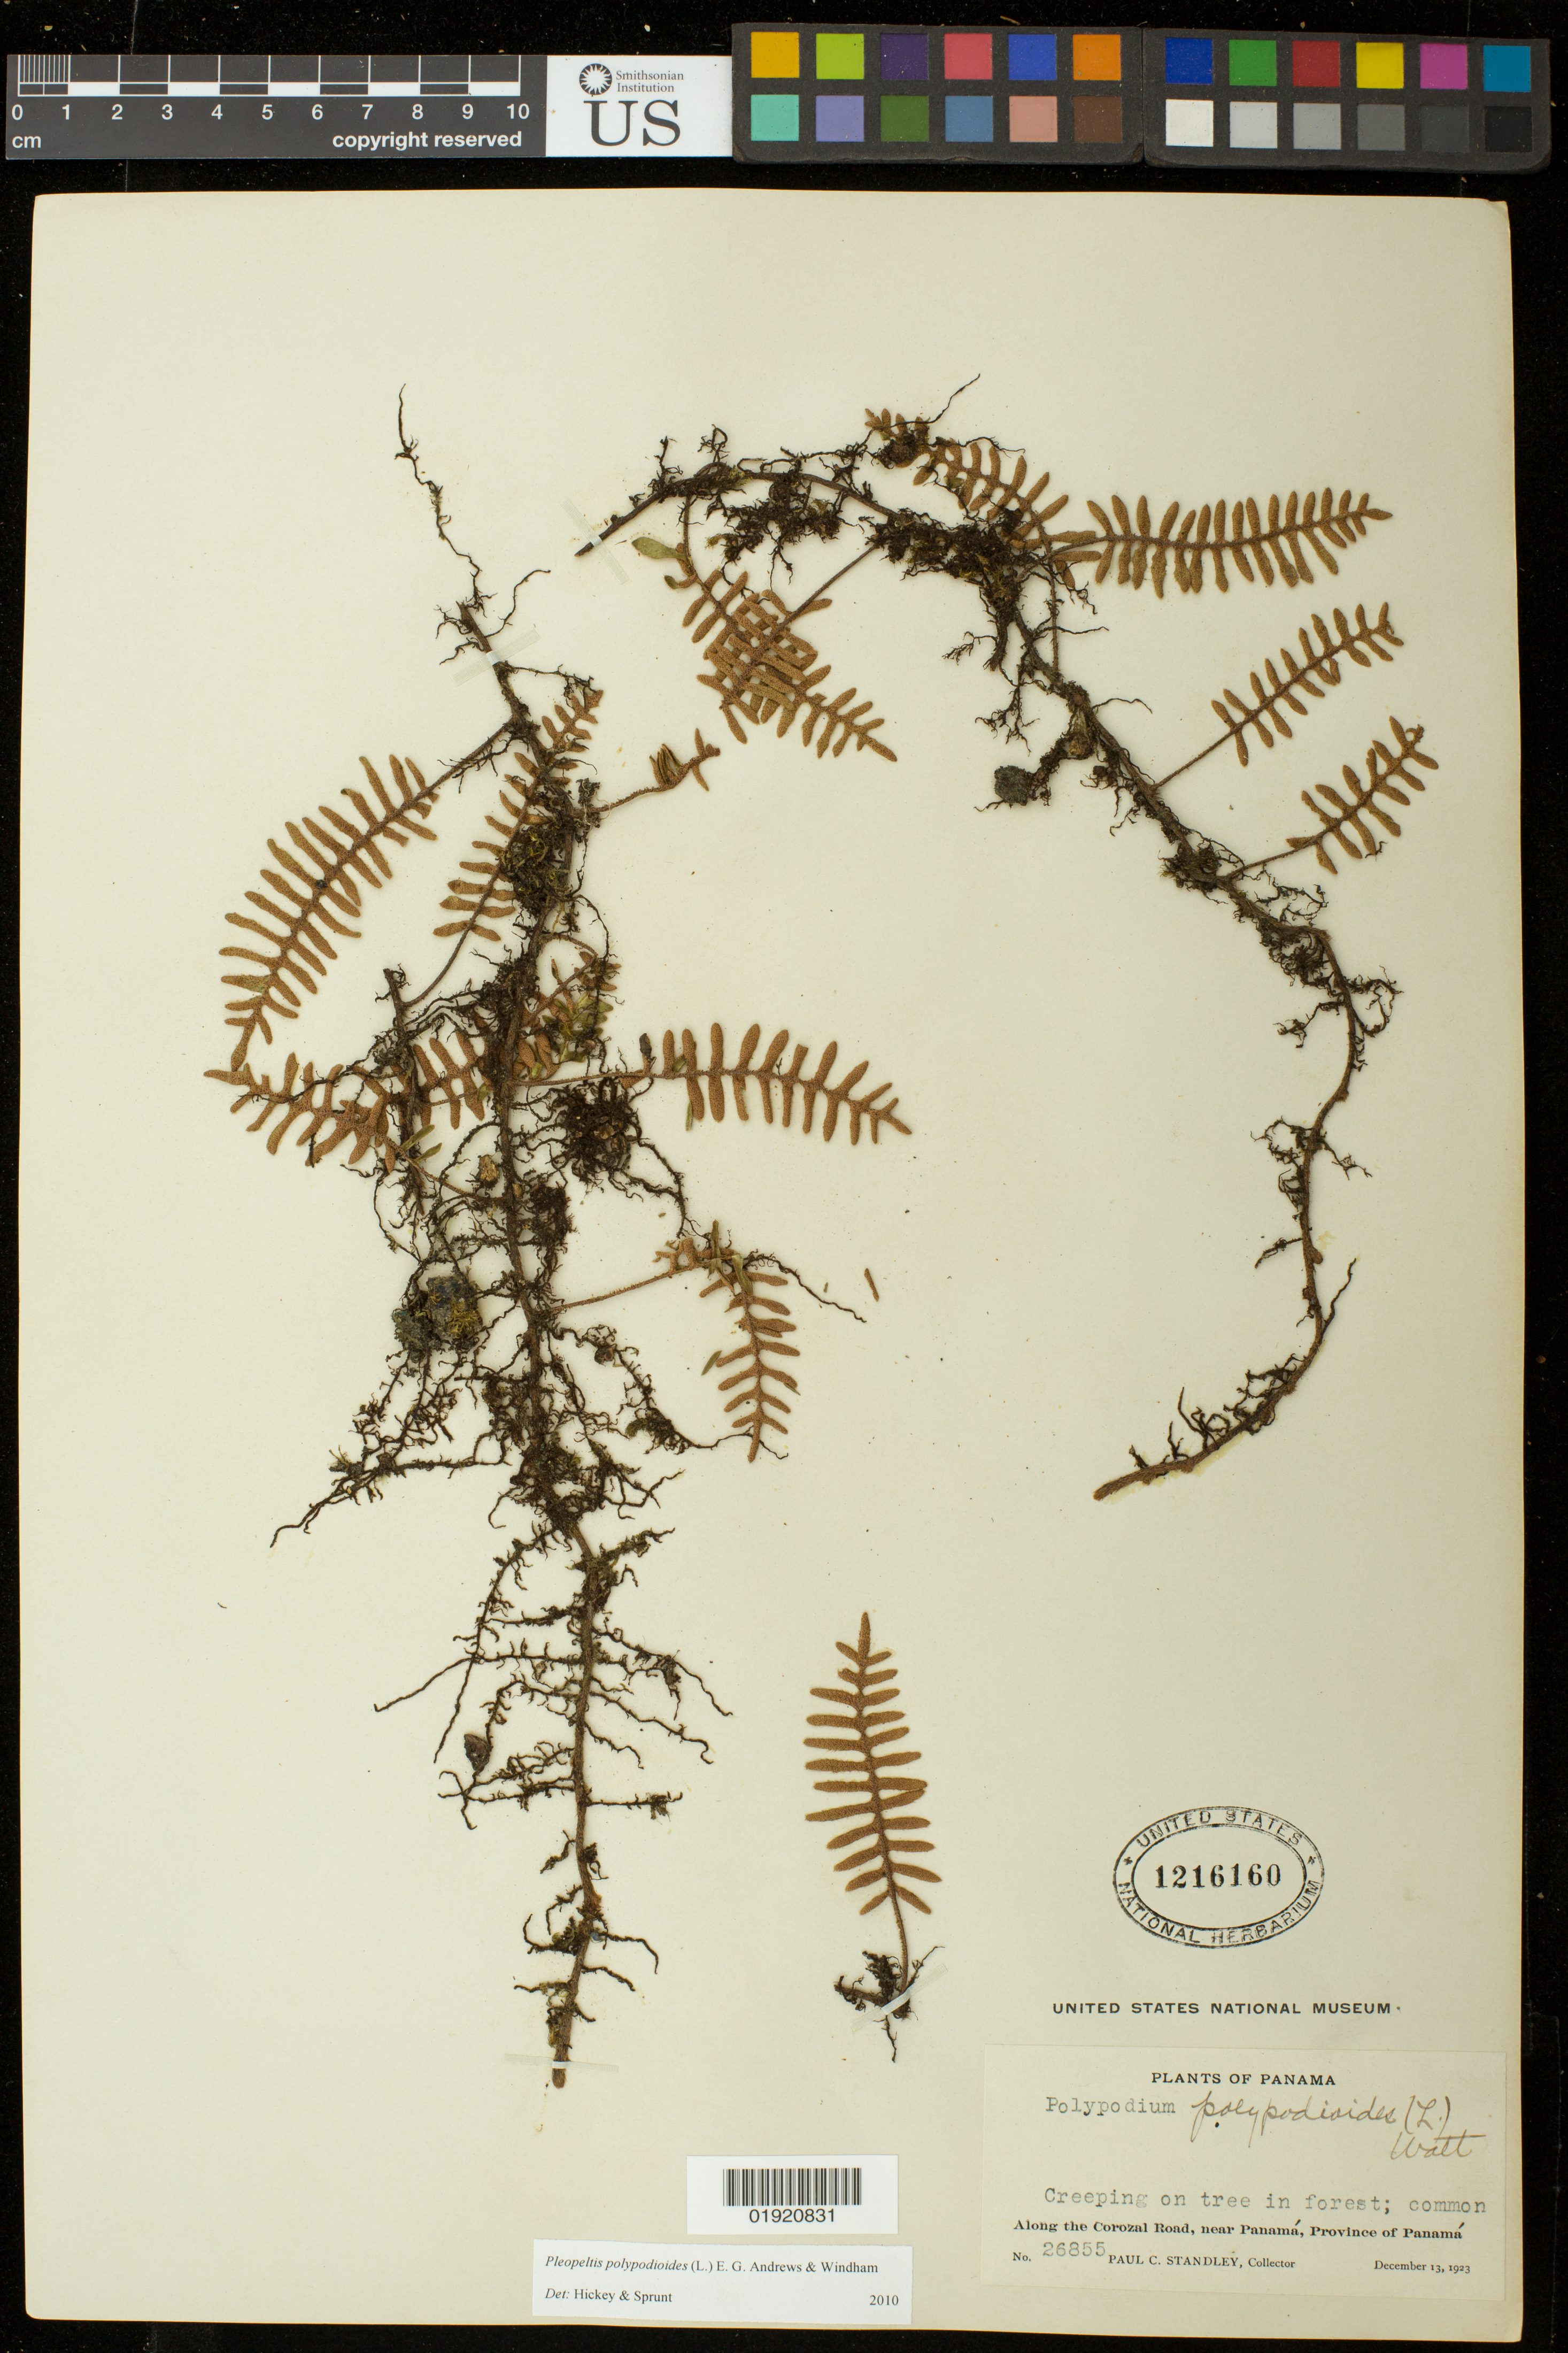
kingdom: Plantae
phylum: Tracheophyta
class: Polypodiopsida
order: Polypodiales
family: Polypodiaceae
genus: Pleopeltis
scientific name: Pleopeltis polypodioides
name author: (L.) E.G. Andrews & Windham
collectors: P. C. Standley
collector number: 26855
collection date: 1923-12-13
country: Panama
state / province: Panamá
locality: Along the Corozal Road, near Panama, Province of Panama.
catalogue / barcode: US 1216160